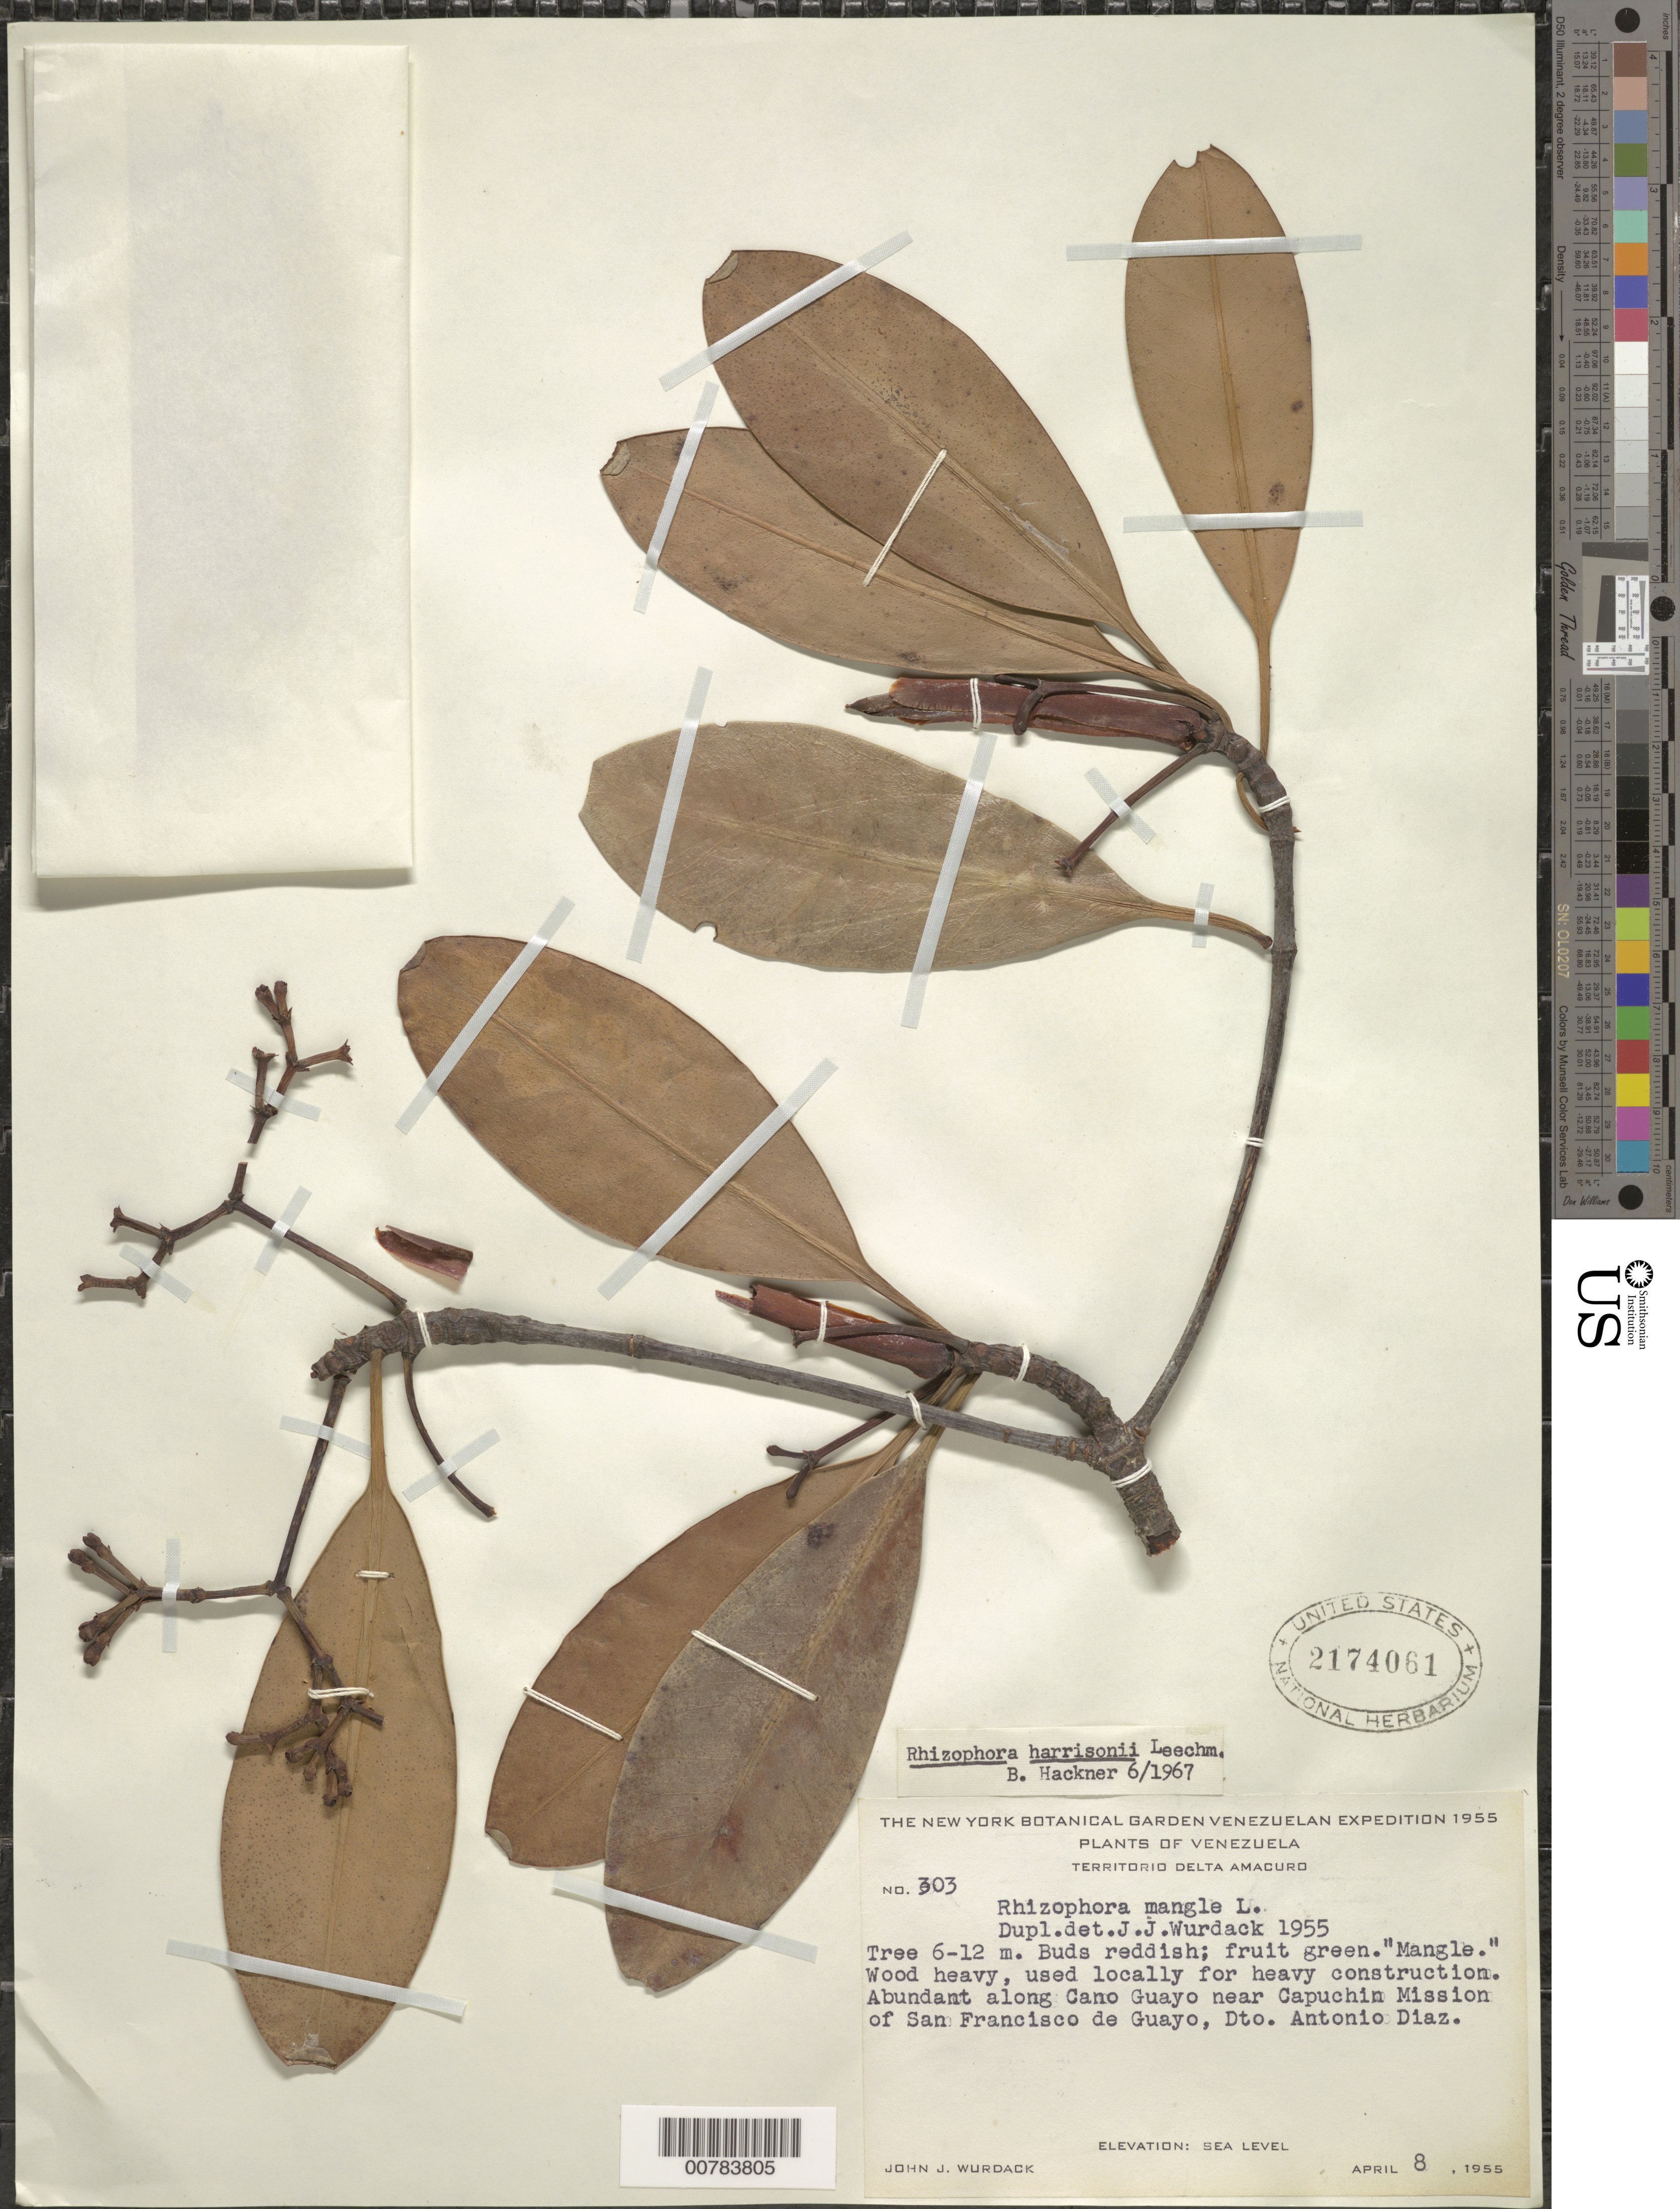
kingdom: Plantae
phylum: Tracheophyta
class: Magnoliopsida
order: Malpighiales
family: Rhizophoraceae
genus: Rhizophora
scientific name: Rhizophora harrisonii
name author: Leechm.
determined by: Hackner, B.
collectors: J. J. Wurdack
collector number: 303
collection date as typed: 8-Apr-55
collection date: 1955-04-08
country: Venezuela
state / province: Delta Amacuro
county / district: Antonio Díaz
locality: Caño Guayo, near Capuchin Mission of San Francisco de Guayo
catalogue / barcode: US 2174061